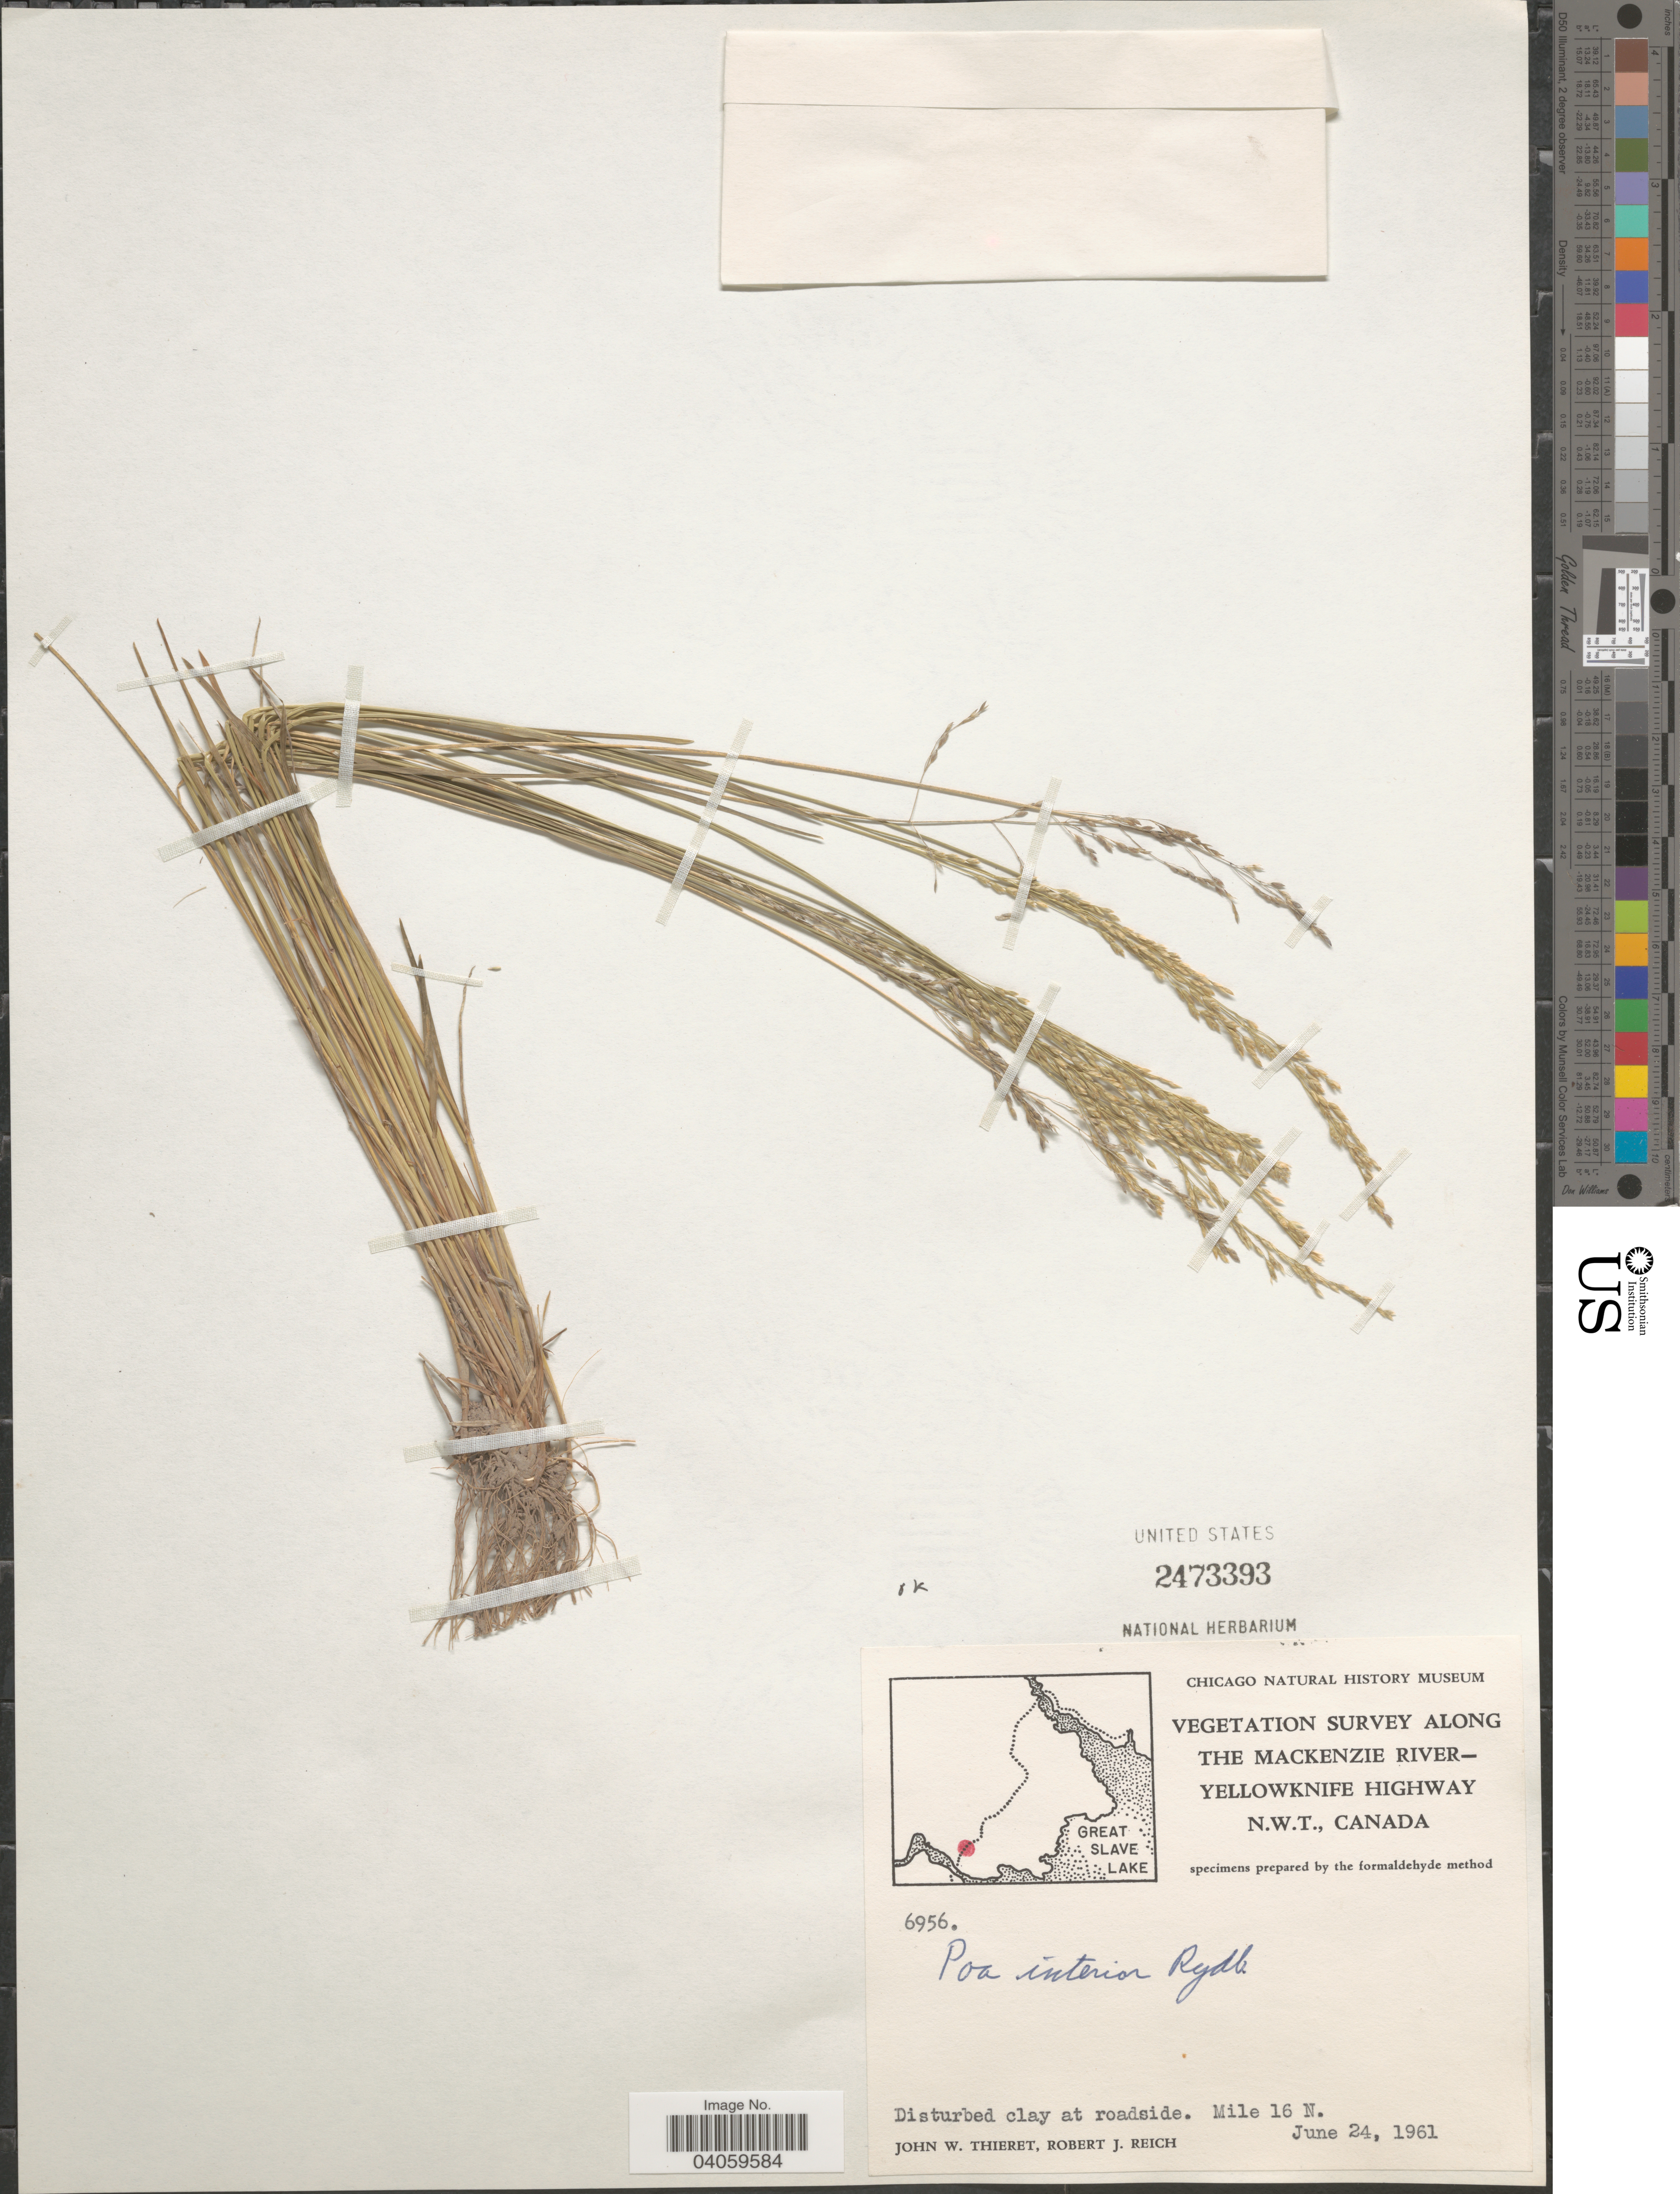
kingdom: Plantae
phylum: Tracheophyta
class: Liliopsida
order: Poales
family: Poaceae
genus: Poa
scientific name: Poa interior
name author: Rydb.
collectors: J. W. Thieret & R. Reich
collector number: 6956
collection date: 1961-06-24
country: Canada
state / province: Northwest Territories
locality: The Mackenzie River-Yellowknife Highway. Mile 16 N.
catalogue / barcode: US 2473393